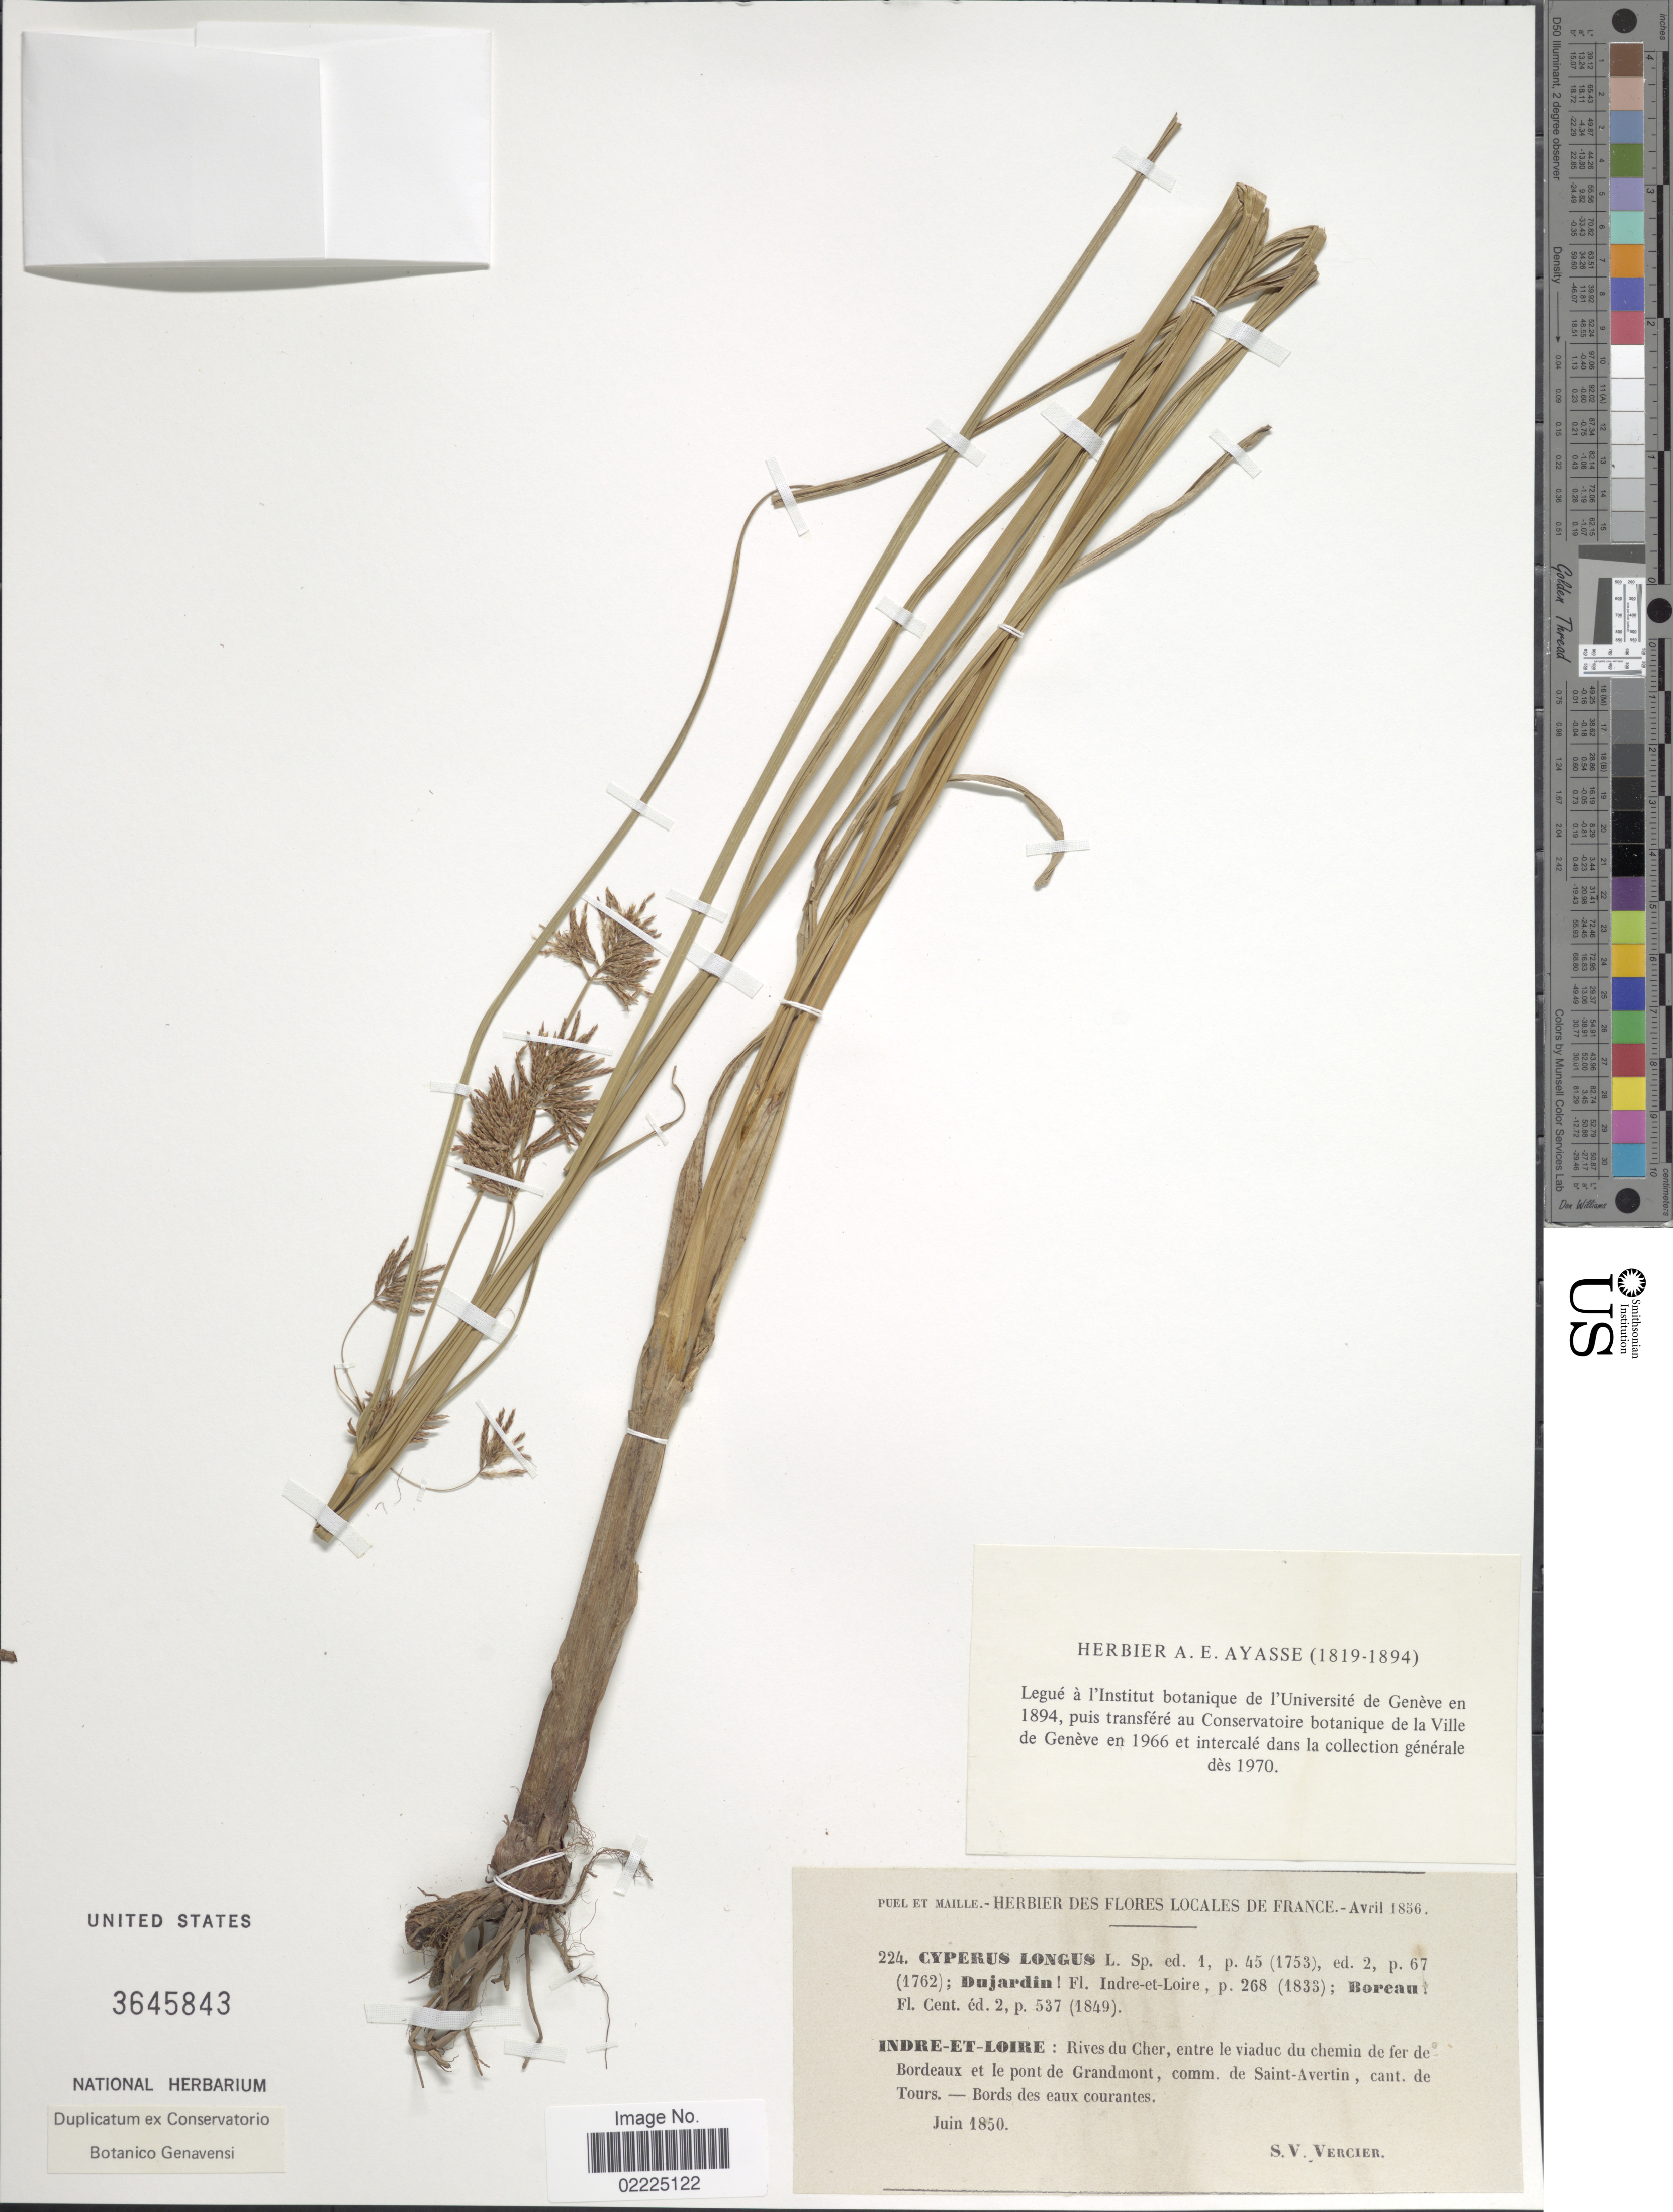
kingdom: Plantae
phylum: Tracheophyta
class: Liliopsida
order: Poales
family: Cyperaceae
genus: Cyperus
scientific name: Cyperus longus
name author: L.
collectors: S. Vercier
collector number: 224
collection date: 1850-06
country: France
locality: Indre-Et-Loire: Rives du Cher, entre le viaduc du chemin de fer de Bordeaux et le pont de Grandmont, comm. de Saint-Avertin, cant. de Tours. - Bords des eaux courantes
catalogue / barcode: US 3645843